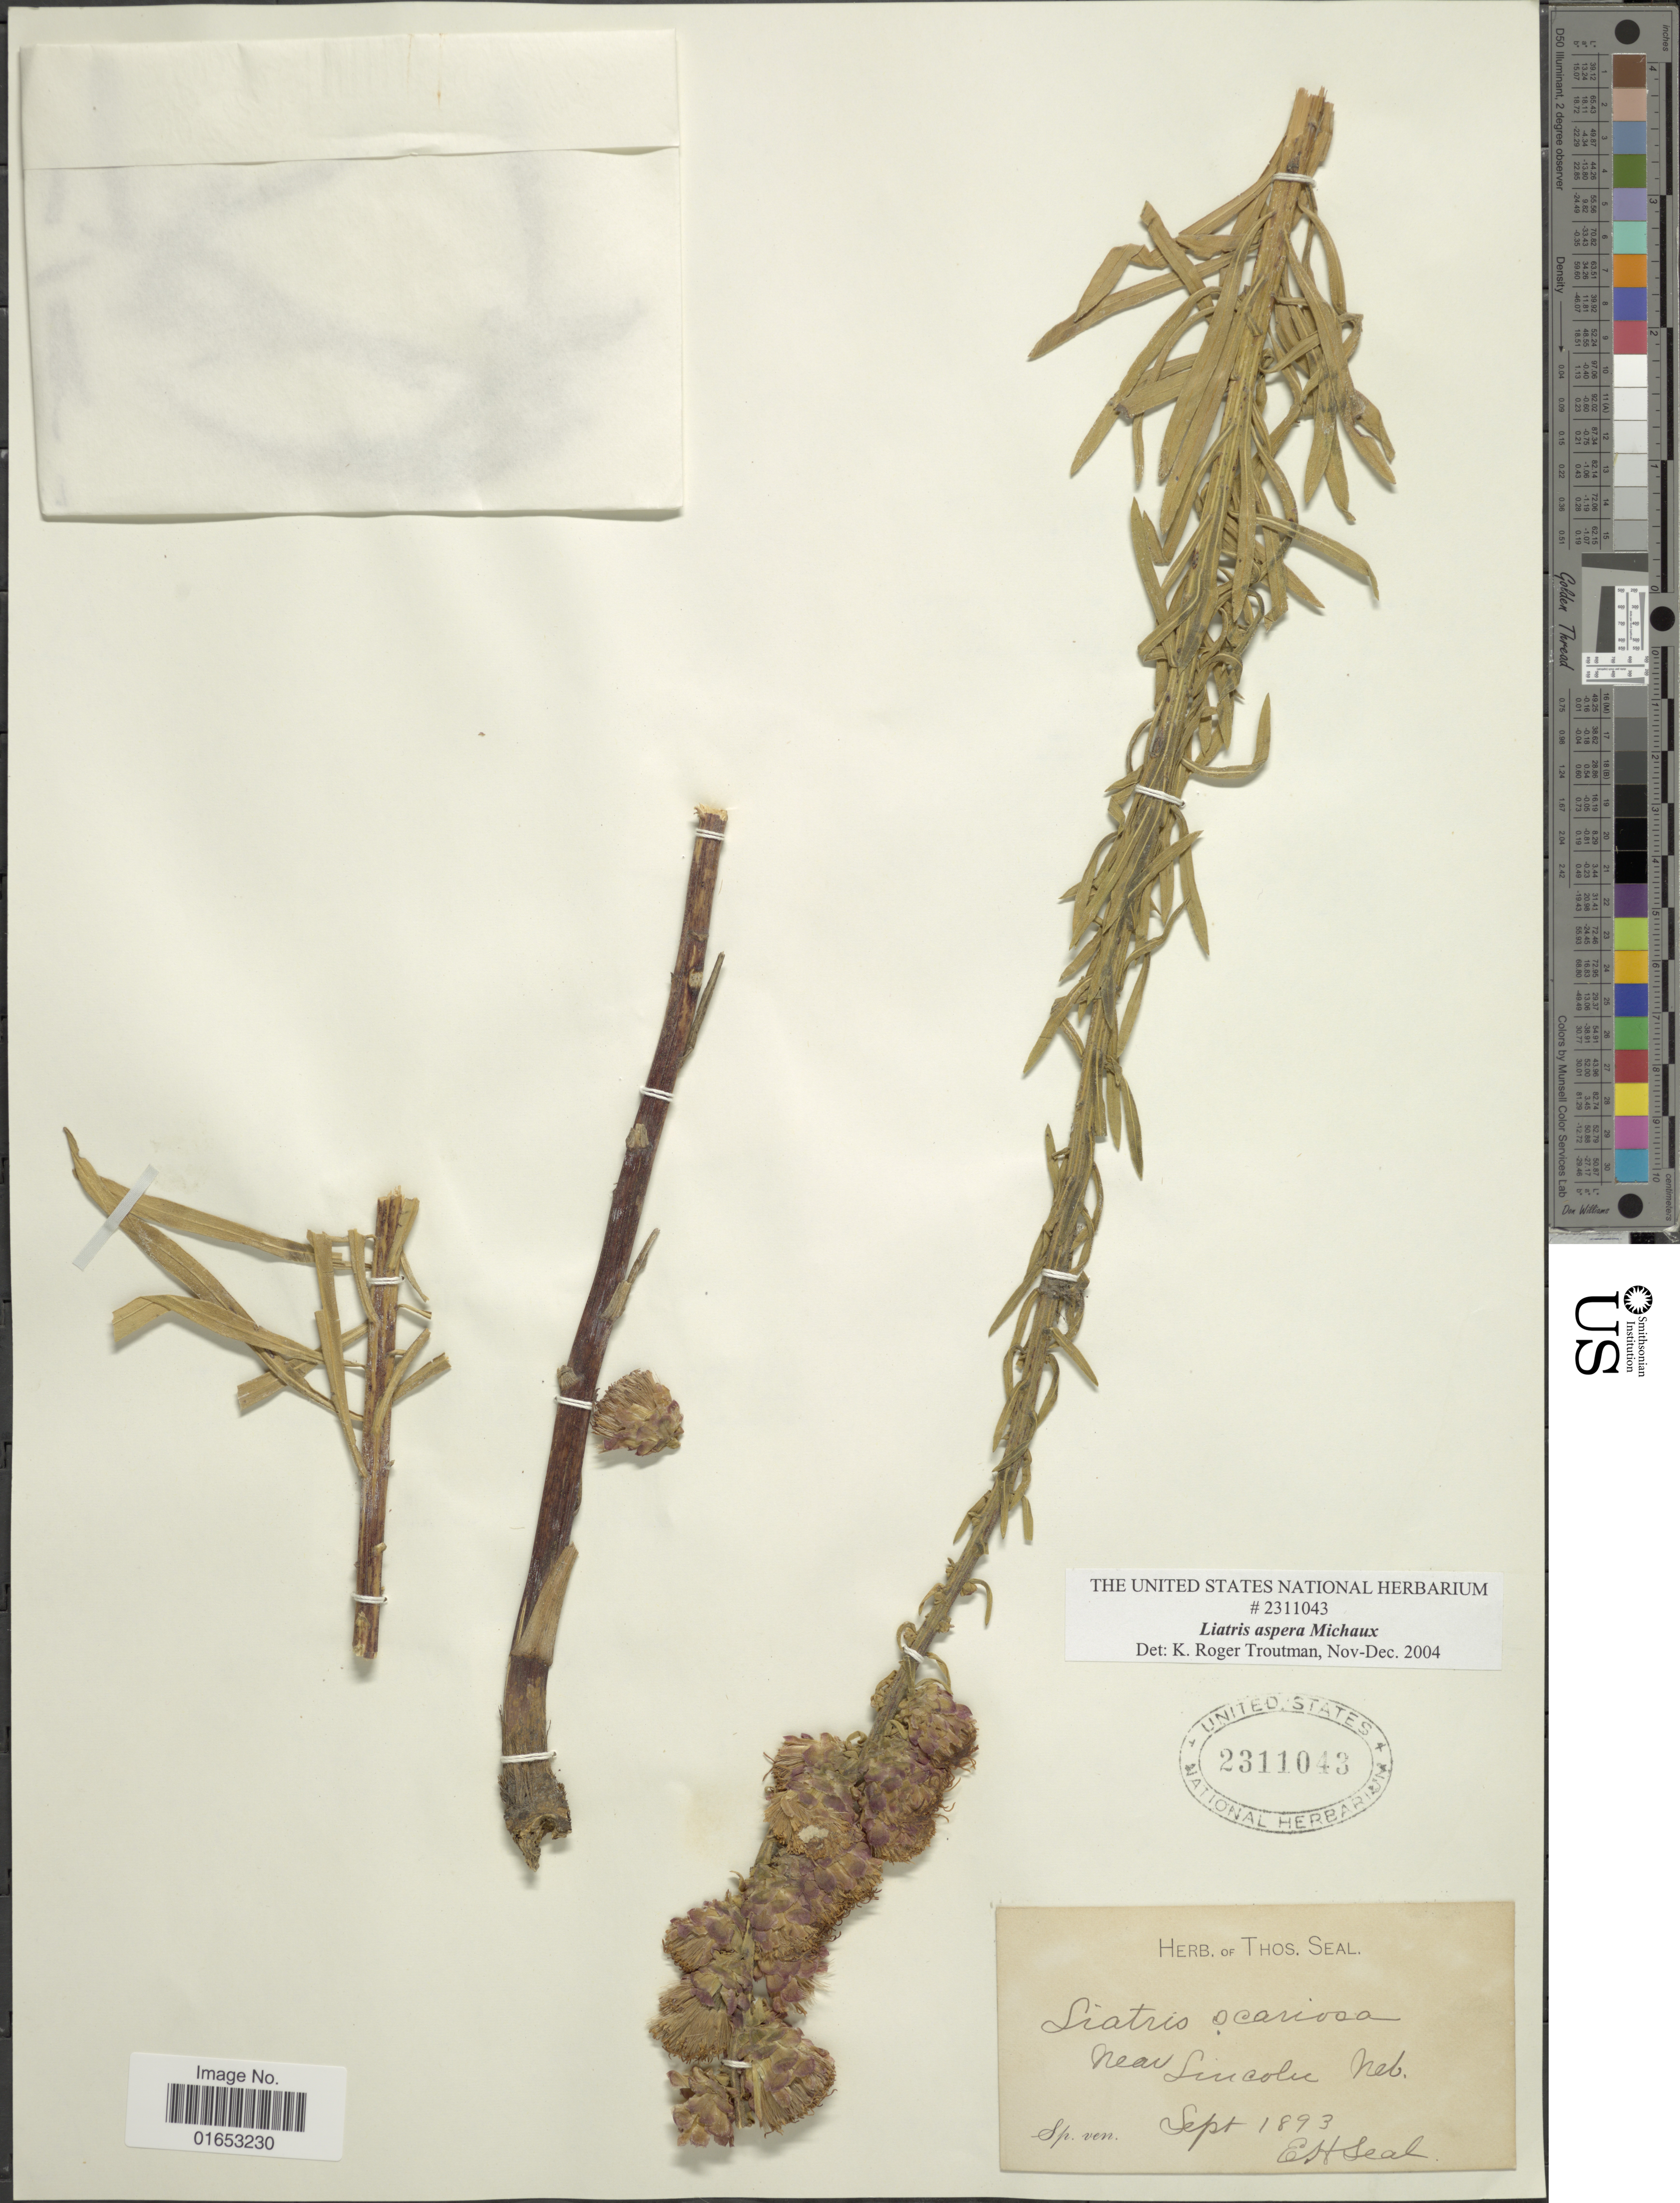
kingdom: Plantae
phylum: Tracheophyta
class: Magnoliopsida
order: Asterales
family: Asteraceae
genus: Liatris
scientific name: Liatris aspera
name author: Michx.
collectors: E. Seal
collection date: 1893-09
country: United States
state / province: Nebraska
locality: Near Lincoln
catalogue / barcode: US 2311043